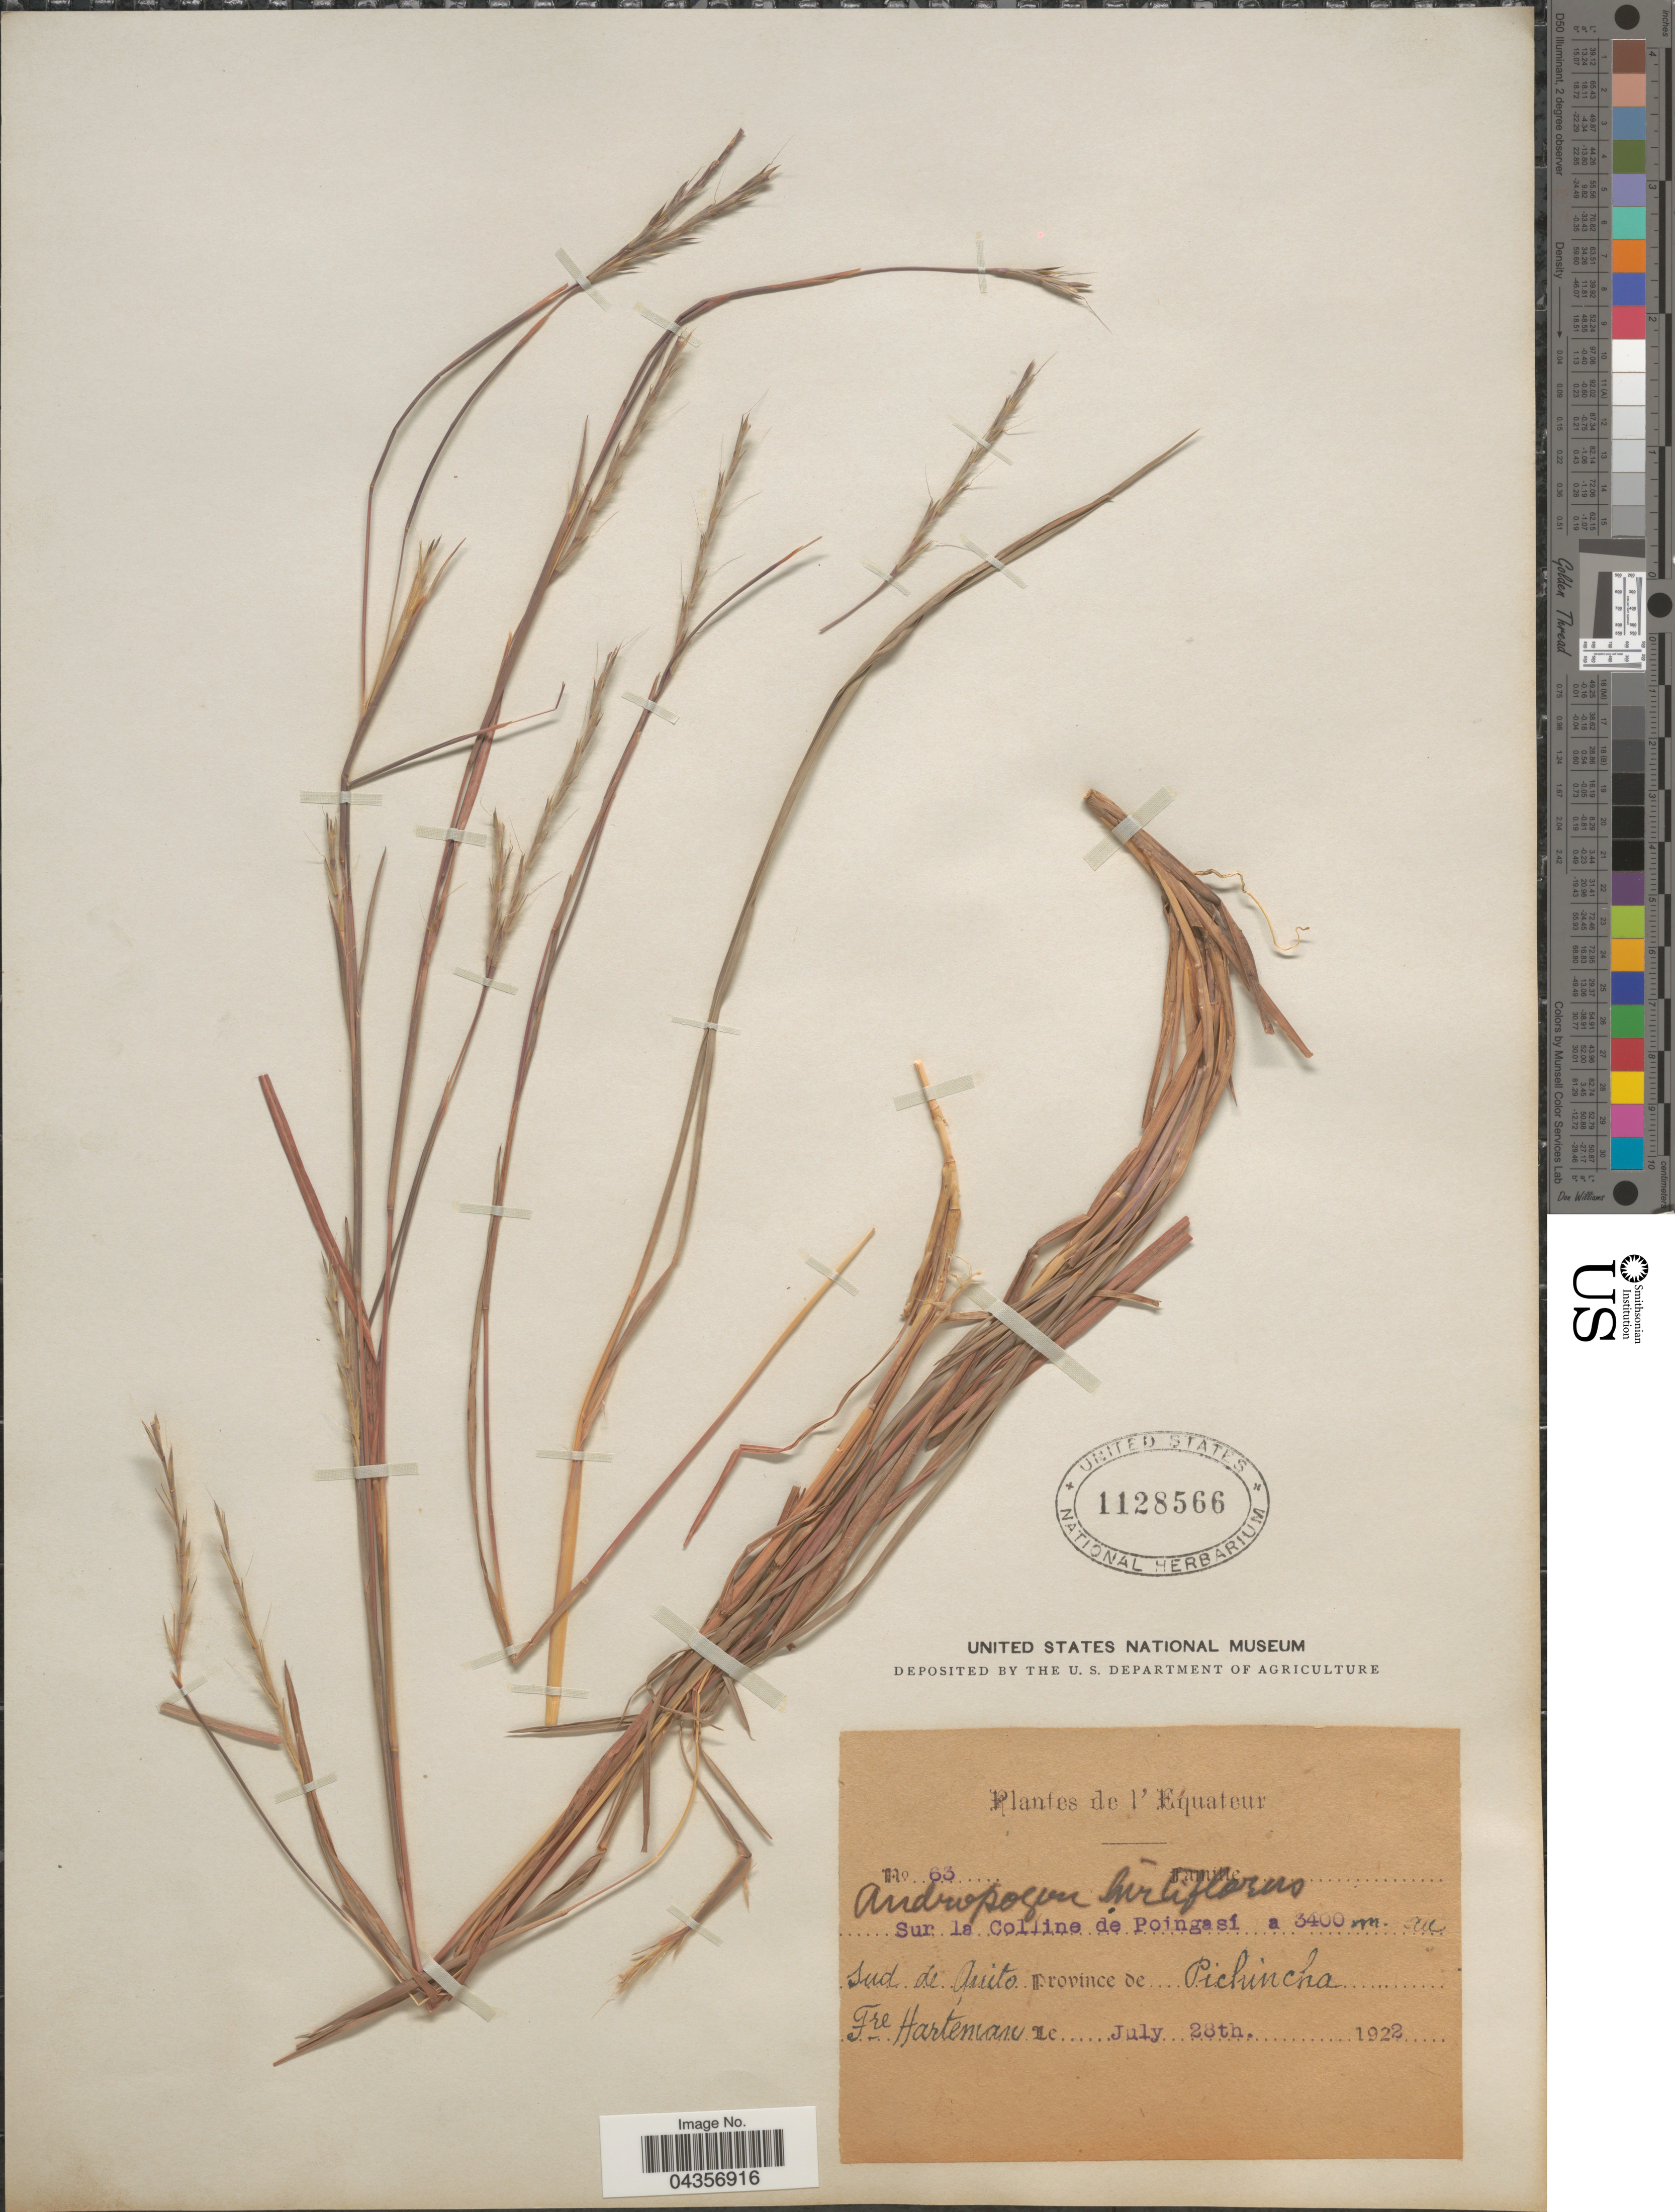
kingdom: Plantae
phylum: Tracheophyta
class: Liliopsida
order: Poales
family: Poaceae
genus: Schizachyrium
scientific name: Schizachyrium sanguineum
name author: (Retz.) Alston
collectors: Harteman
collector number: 63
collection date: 1922-07-28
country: Ecuador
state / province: Pichincha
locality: Sur la Colline de Poingasí. Sud de Quito.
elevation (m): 3400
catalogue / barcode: US 1128566